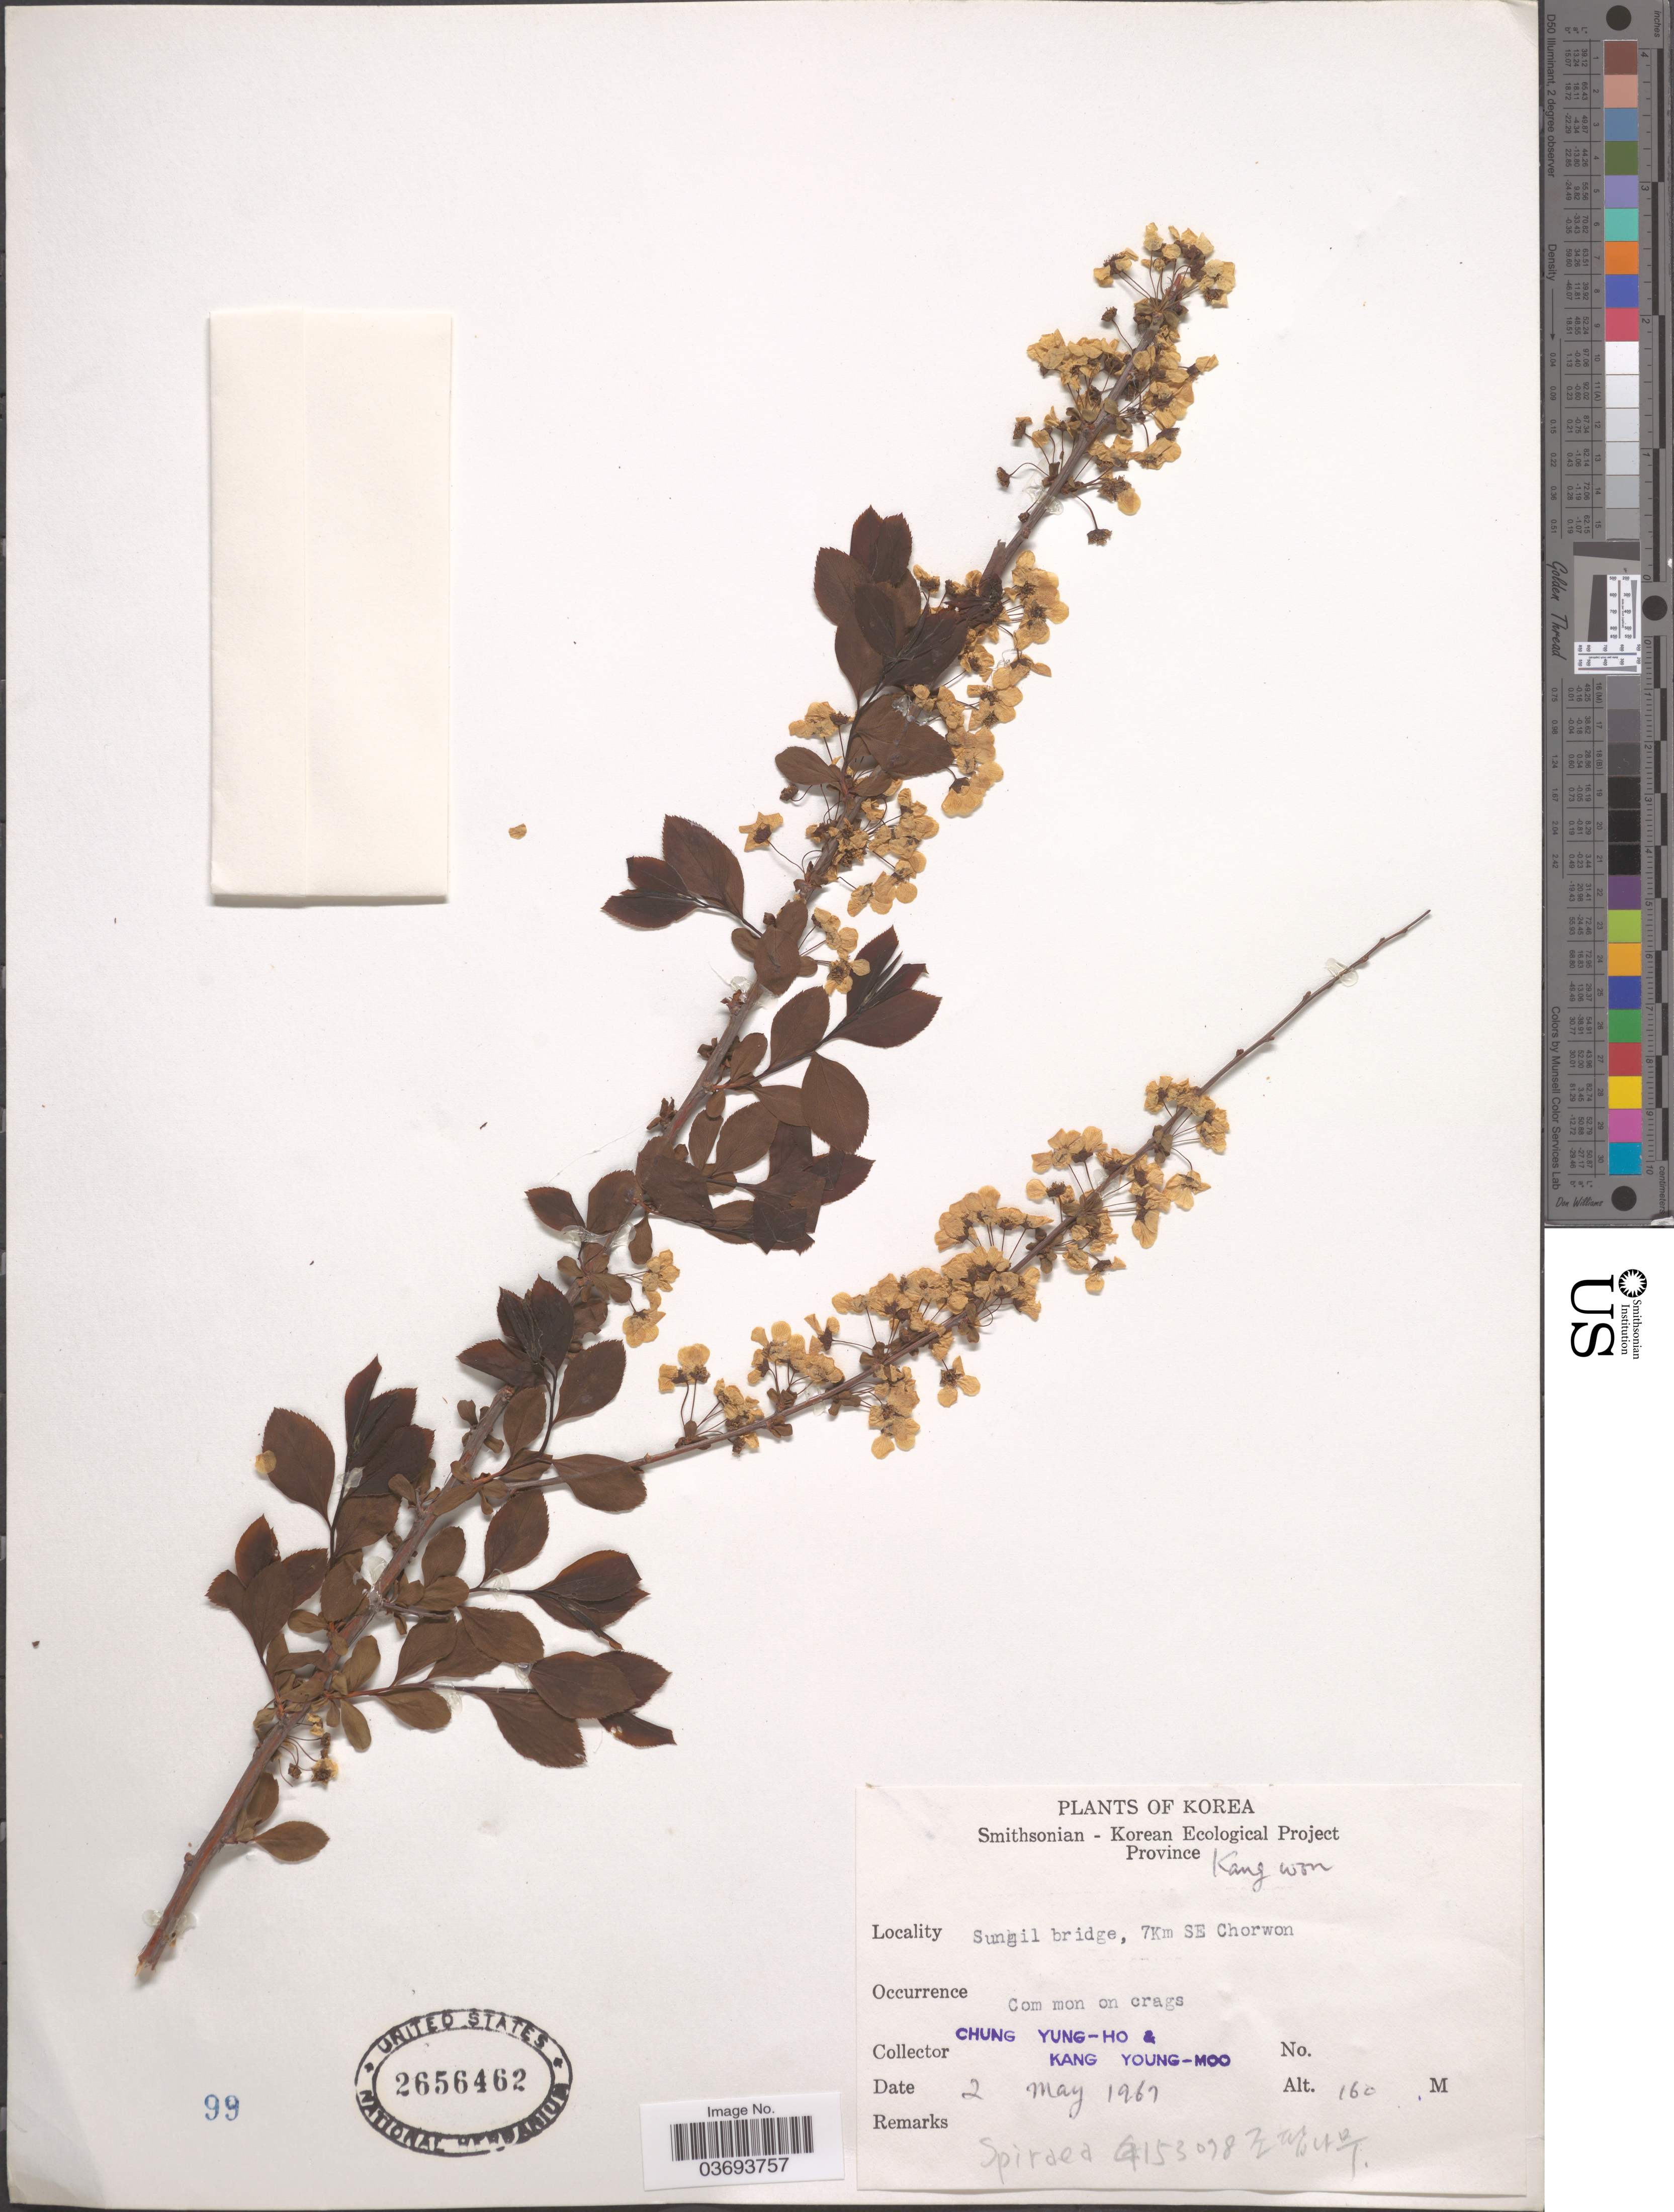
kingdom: Plantae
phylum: Tracheophyta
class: Magnoliopsida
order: Rosales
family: Rosaceae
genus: Spiraea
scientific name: Spiraea sp.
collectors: C. Yung-Ho & K. Young-Moo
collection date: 1961-05-02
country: North Korea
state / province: Kangwon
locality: Province Kang Won. Sungil Bridge, 7Km SE Chorwon.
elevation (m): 160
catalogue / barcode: US 2656462